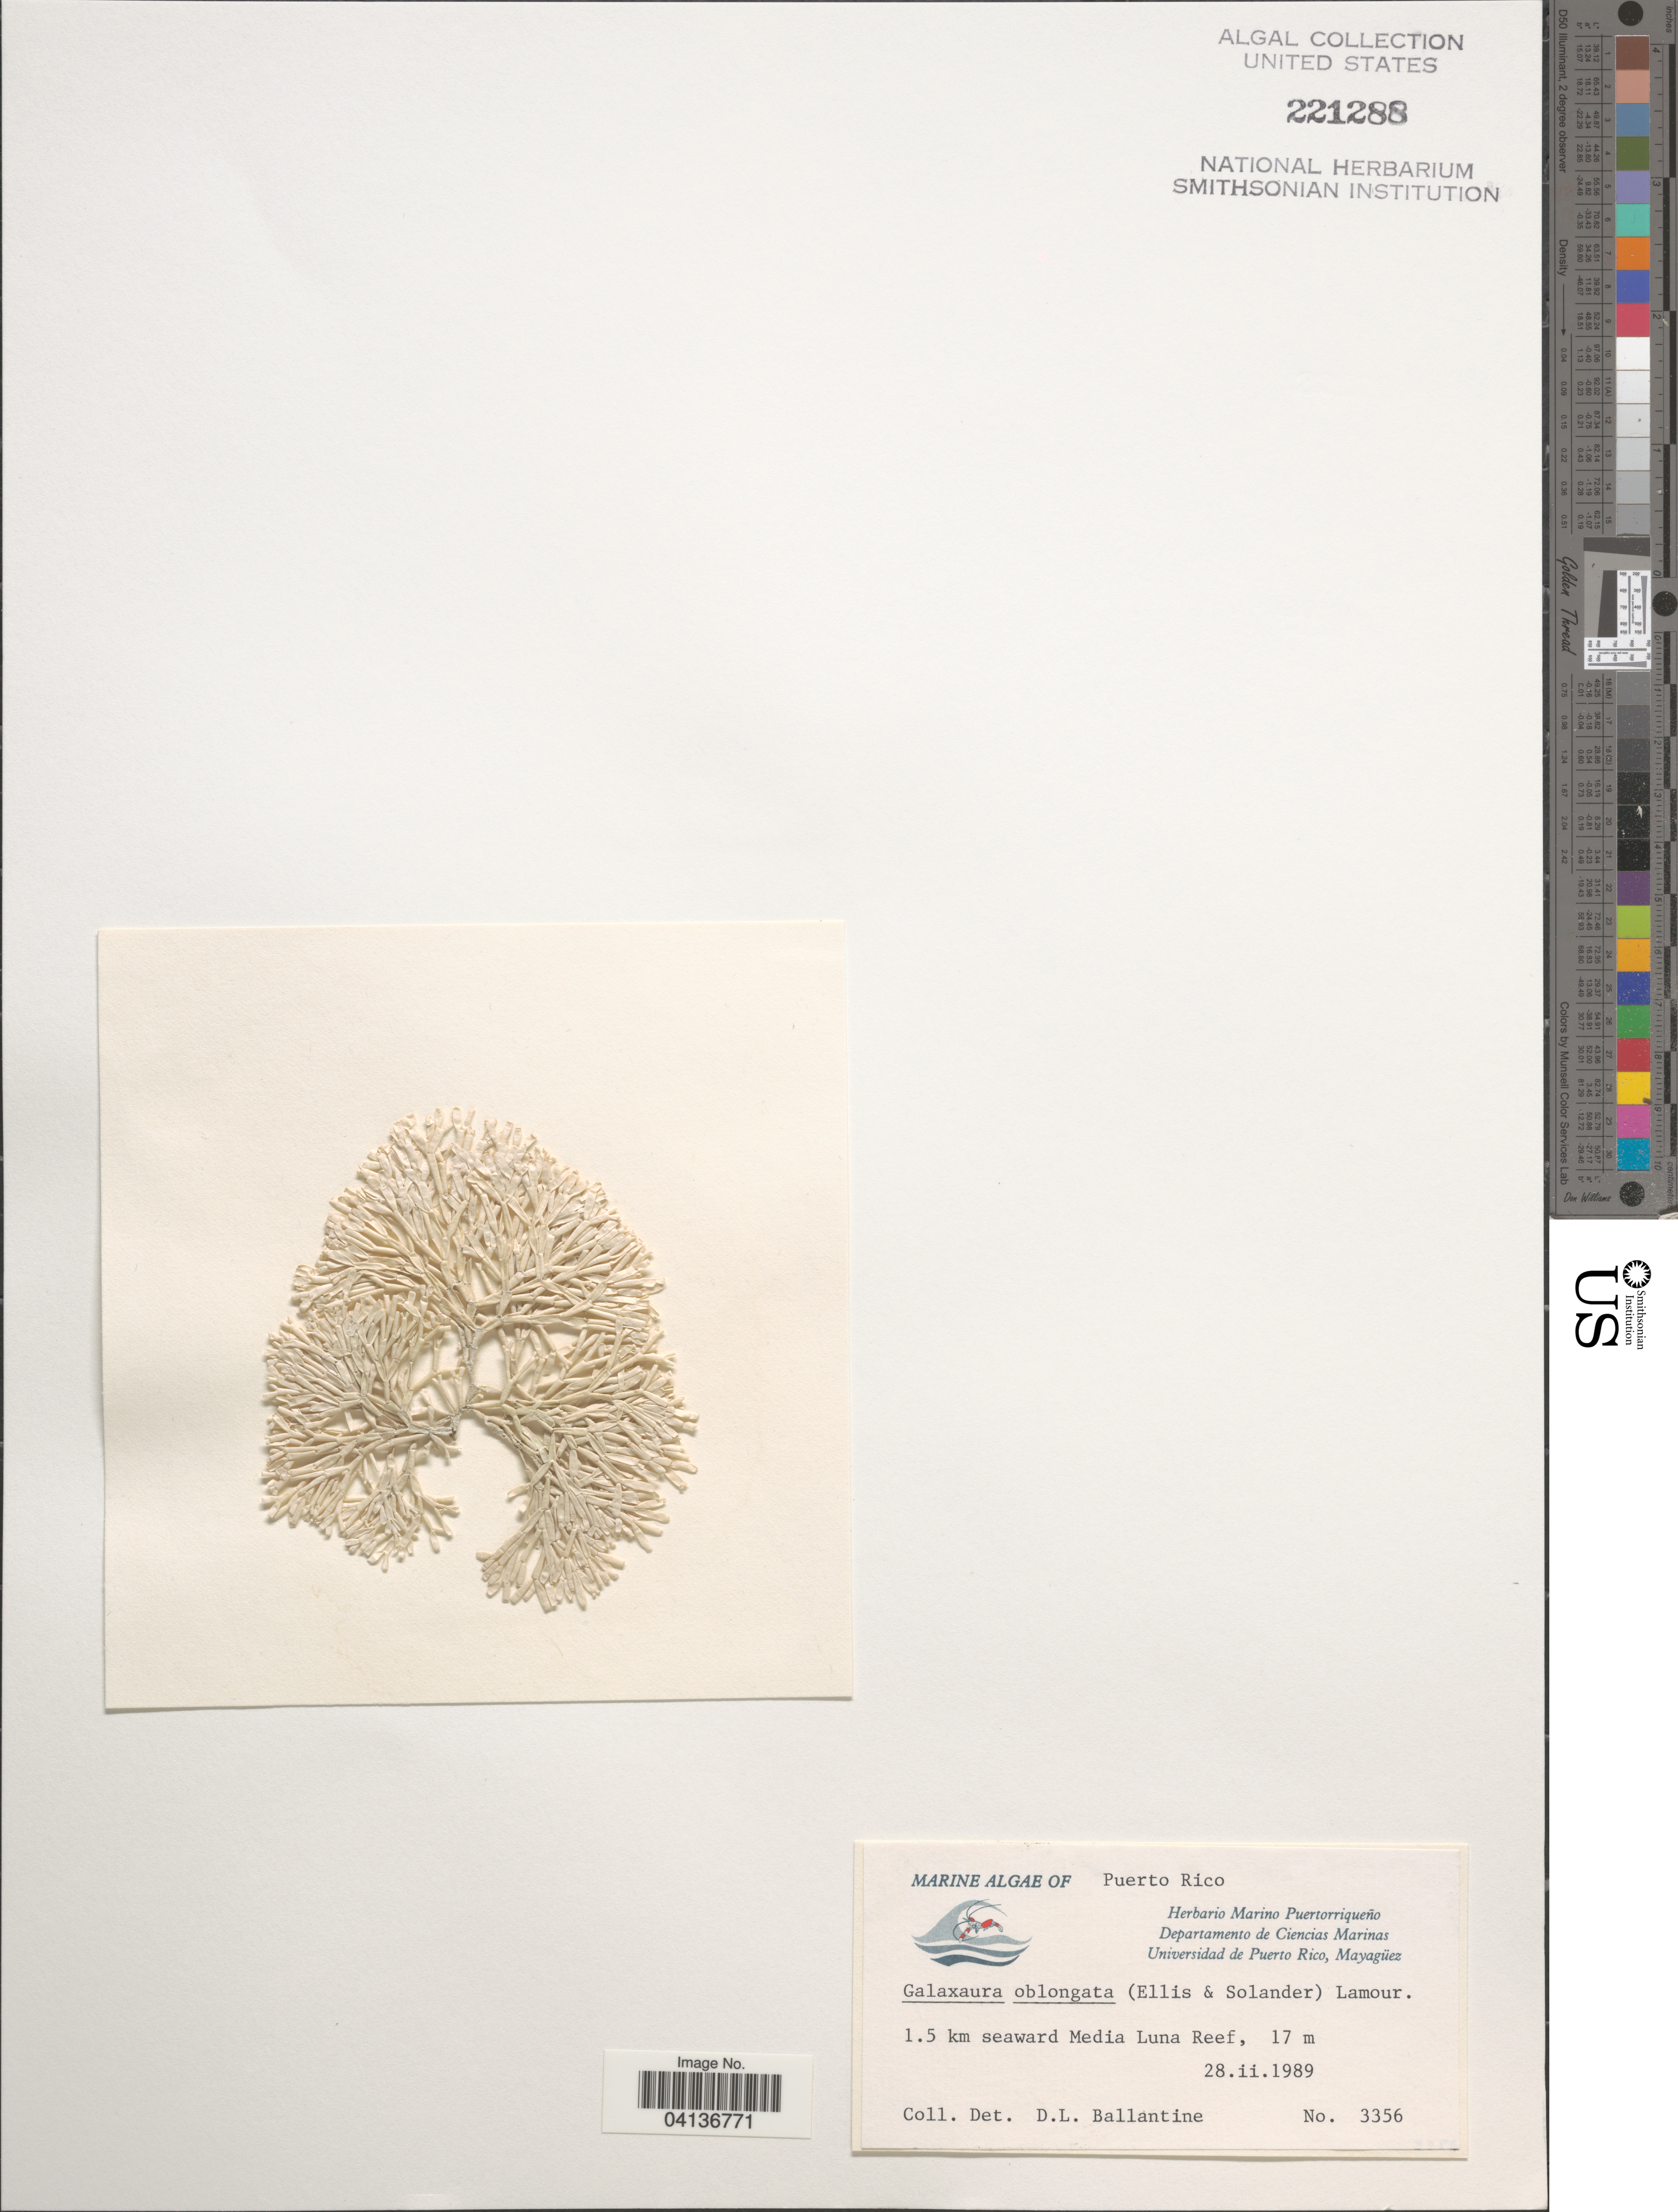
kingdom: Plantae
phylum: Rhodophyta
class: Florideophyceae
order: Nemaliales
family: Galaxauraceae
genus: Tricleocarpa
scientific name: Tricleocarpa fragilis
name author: (L.) Huisman & R.A. Towns.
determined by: Algae name updating Project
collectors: D.L. Ballantine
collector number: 3356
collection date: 1989-02-28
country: Puerto Rico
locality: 1.5 km seaward Media Luna Reef.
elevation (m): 17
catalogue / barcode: US 221288